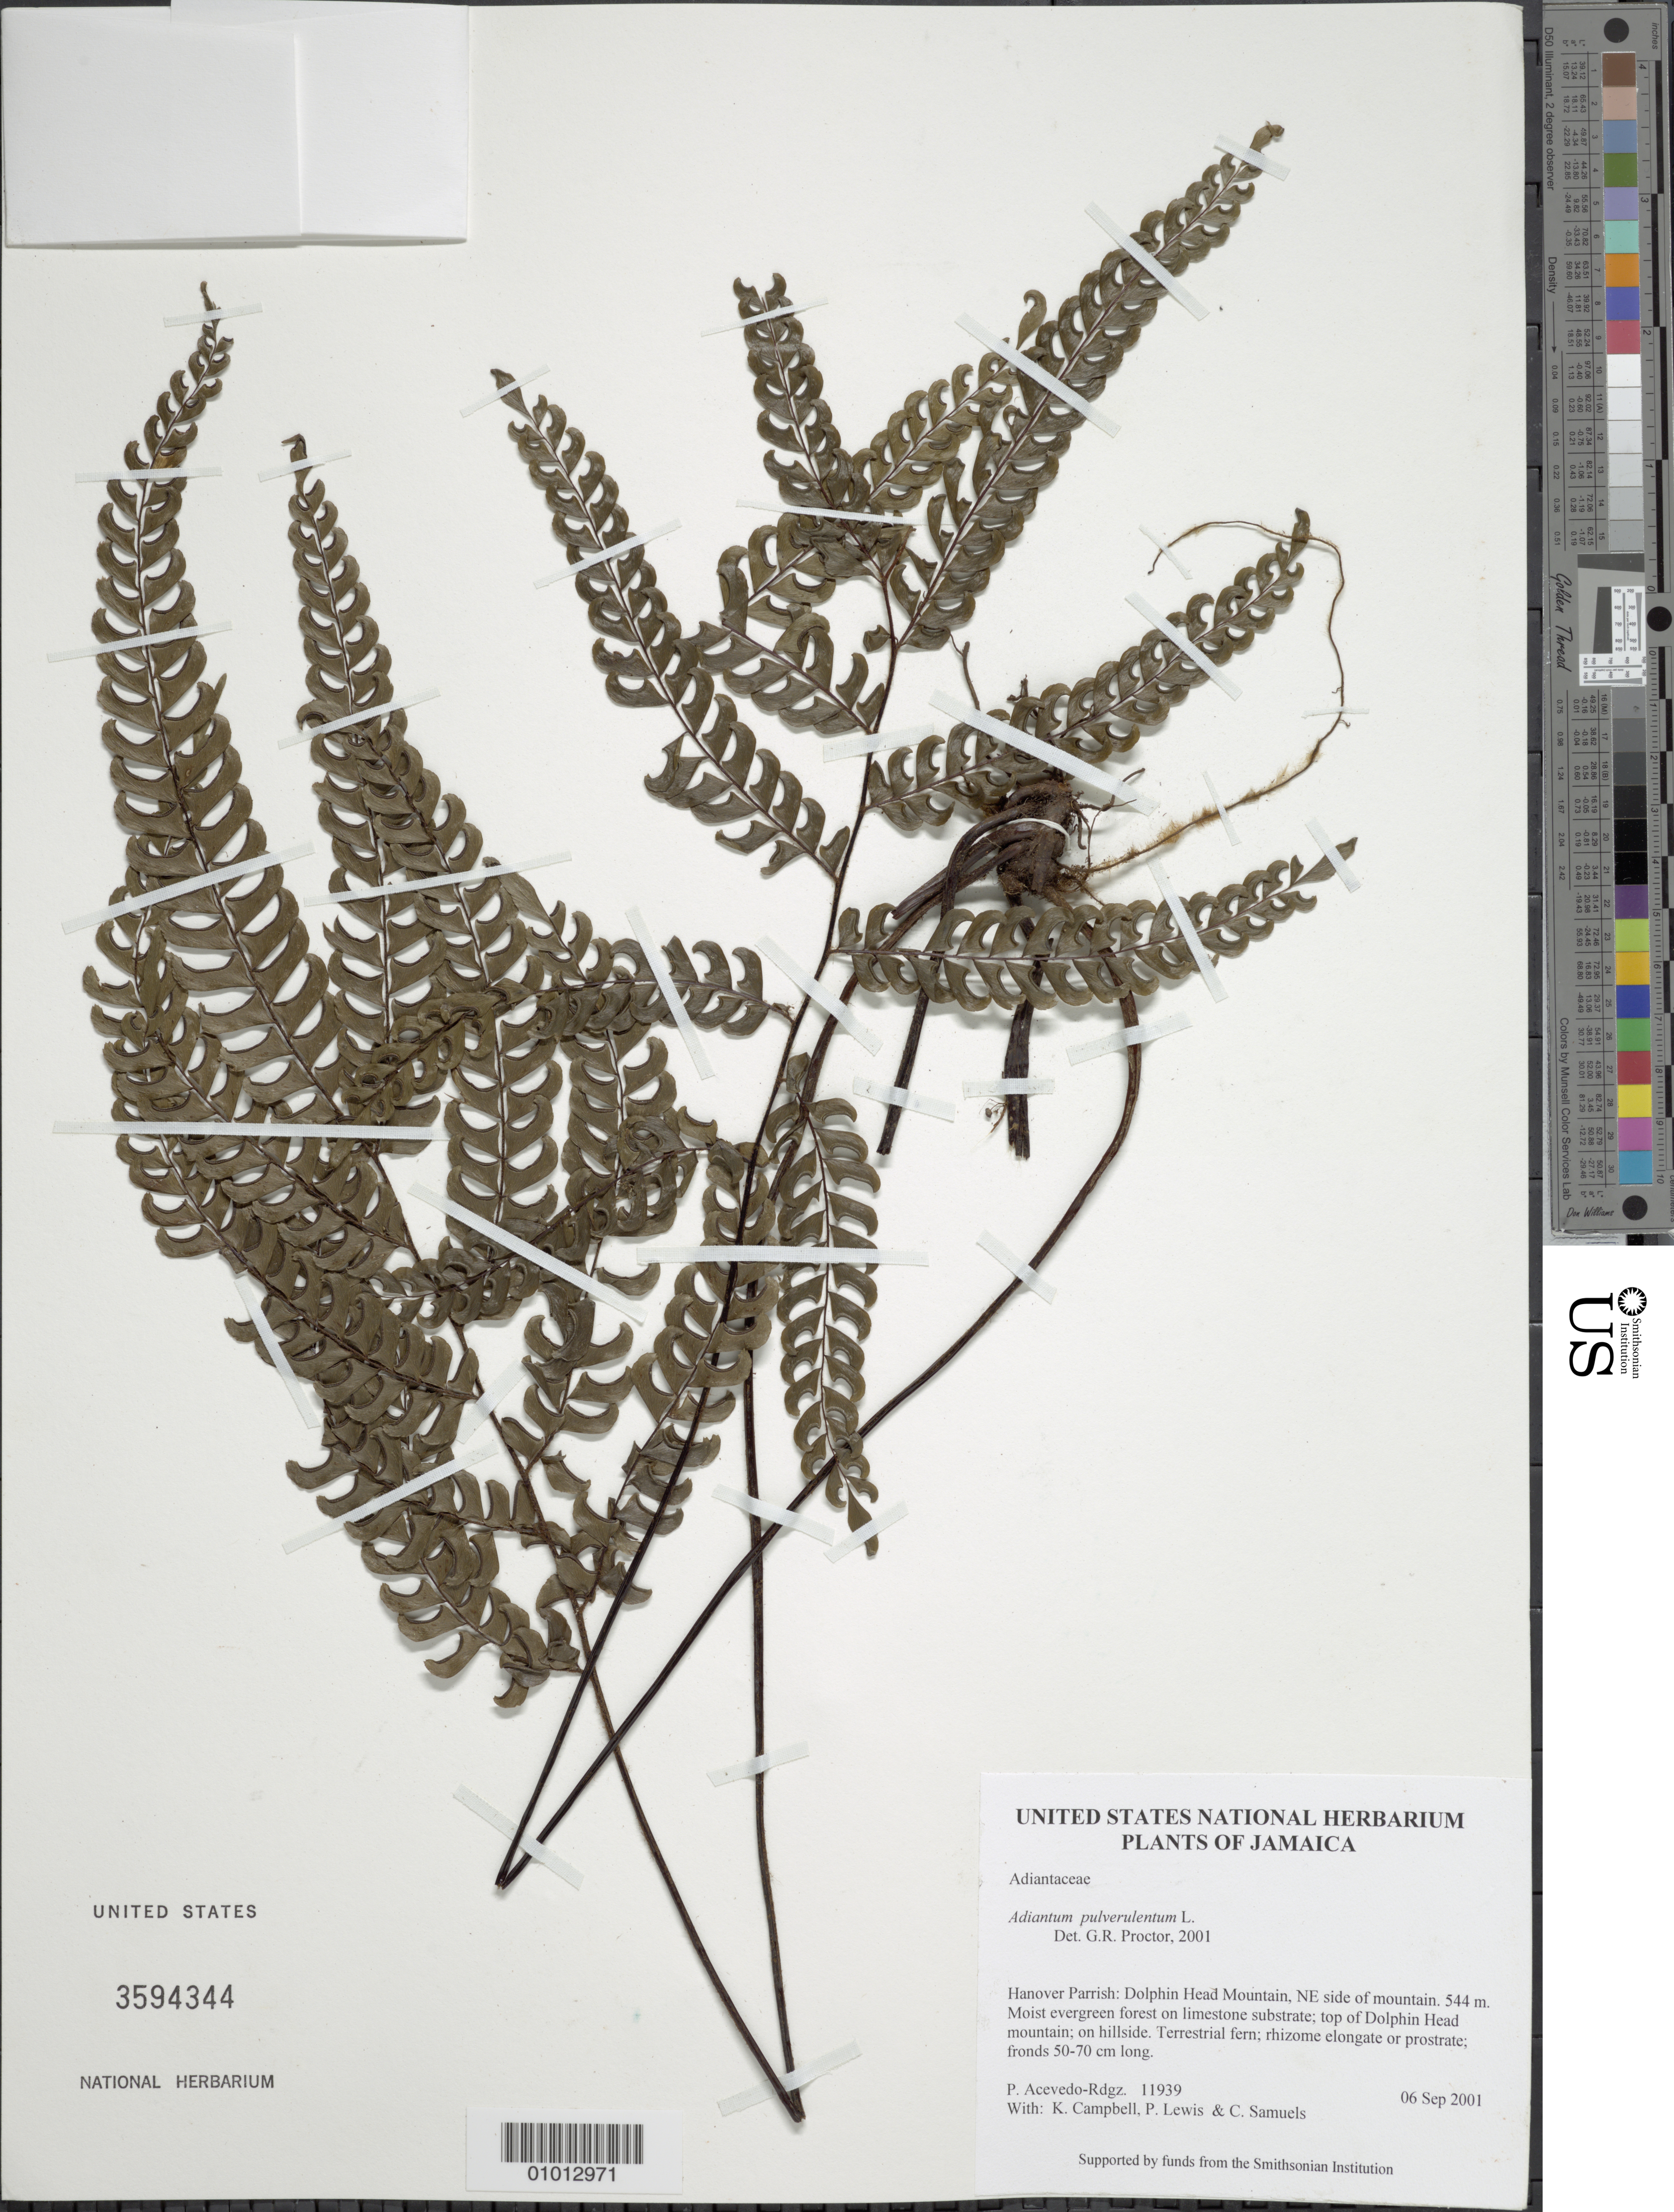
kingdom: Plantae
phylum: Tracheophyta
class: Polypodiopsida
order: Polypodiales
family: Pteridaceae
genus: Adiantum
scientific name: Adiantum pulverulentum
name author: L.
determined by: Proctor, G. R.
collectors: P. Acevedo-Rodr., K. Campbell, P. Lewis & C. Samuels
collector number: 11939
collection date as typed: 06 Sep 2001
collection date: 2001-09-06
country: Jamaica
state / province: Hanover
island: Jamaica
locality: Hanover Parrish: Dolphin Head Mountain, NE side of mountain.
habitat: Moist evergreen forest on limestone substrate; top of Dolphin Head mountain; on hillside.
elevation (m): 544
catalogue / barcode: US 3594344